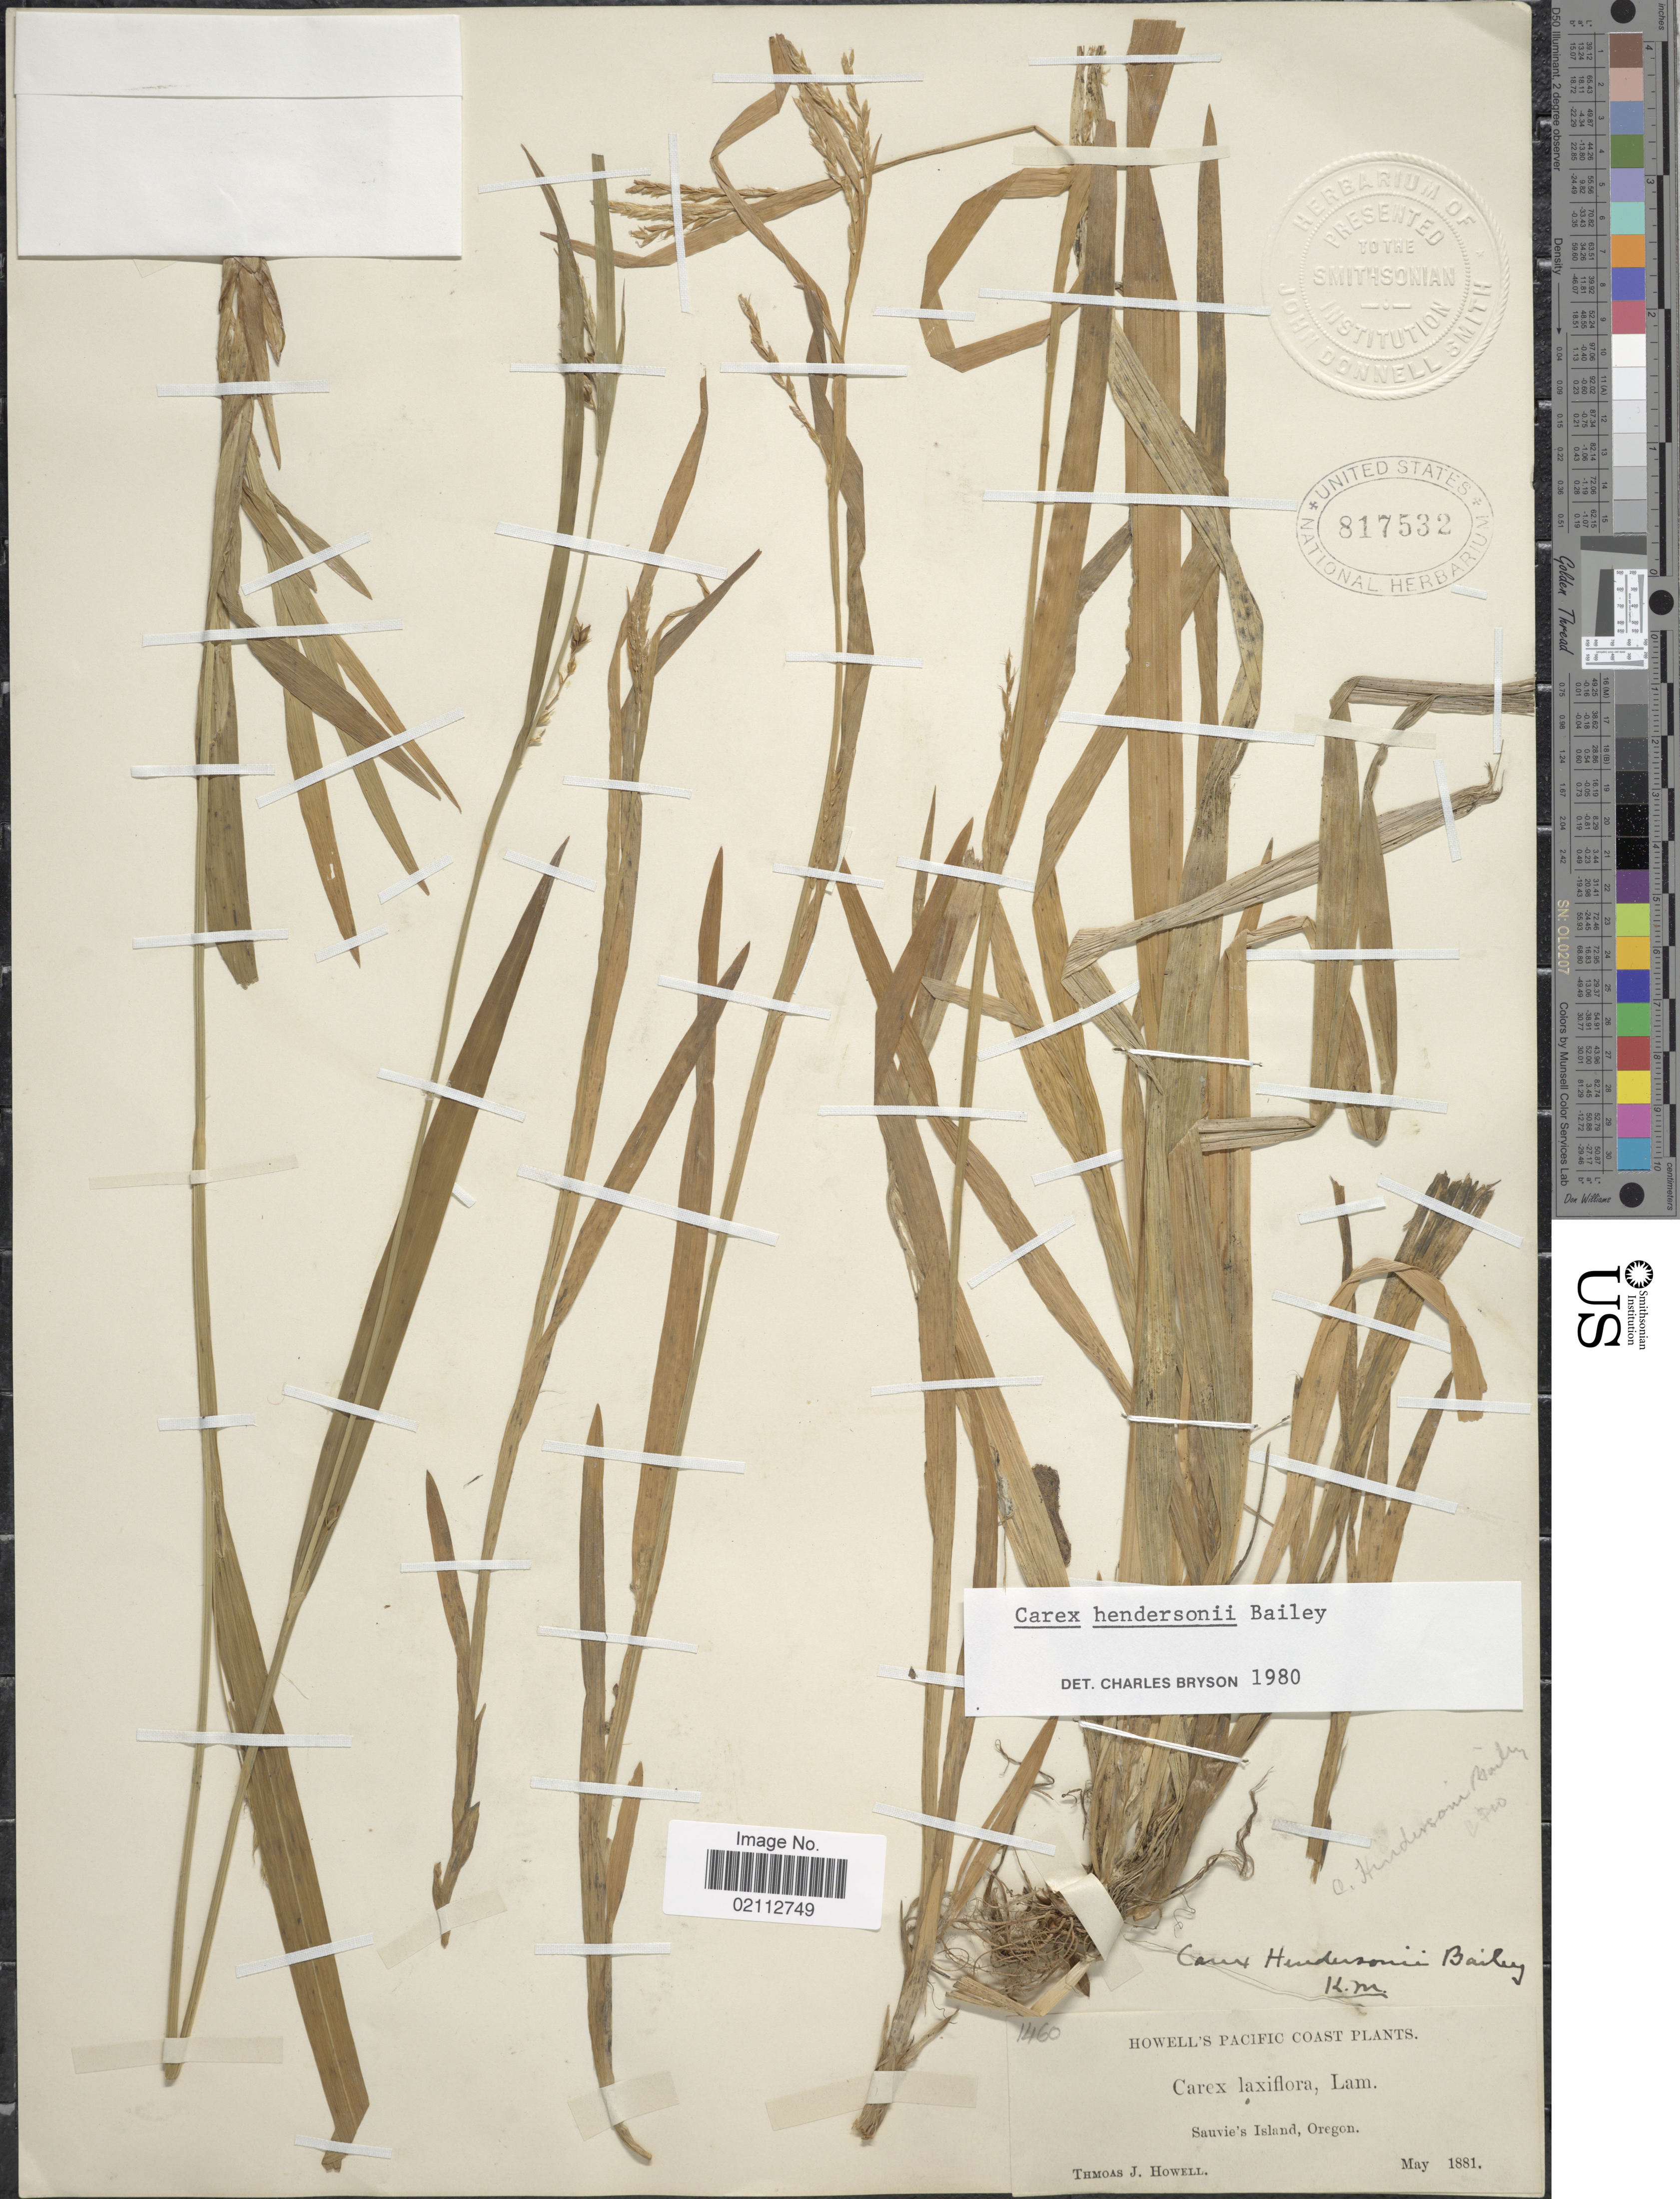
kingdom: Plantae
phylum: Tracheophyta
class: Liliopsida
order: Poales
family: Cyperaceae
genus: Carex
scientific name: Carex hendersonii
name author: L.H. Bailey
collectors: T. J. Howell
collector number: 1460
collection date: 1881-05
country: United States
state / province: Oregon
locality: Sauvie's Island. Pacific Coast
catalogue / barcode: US 817532